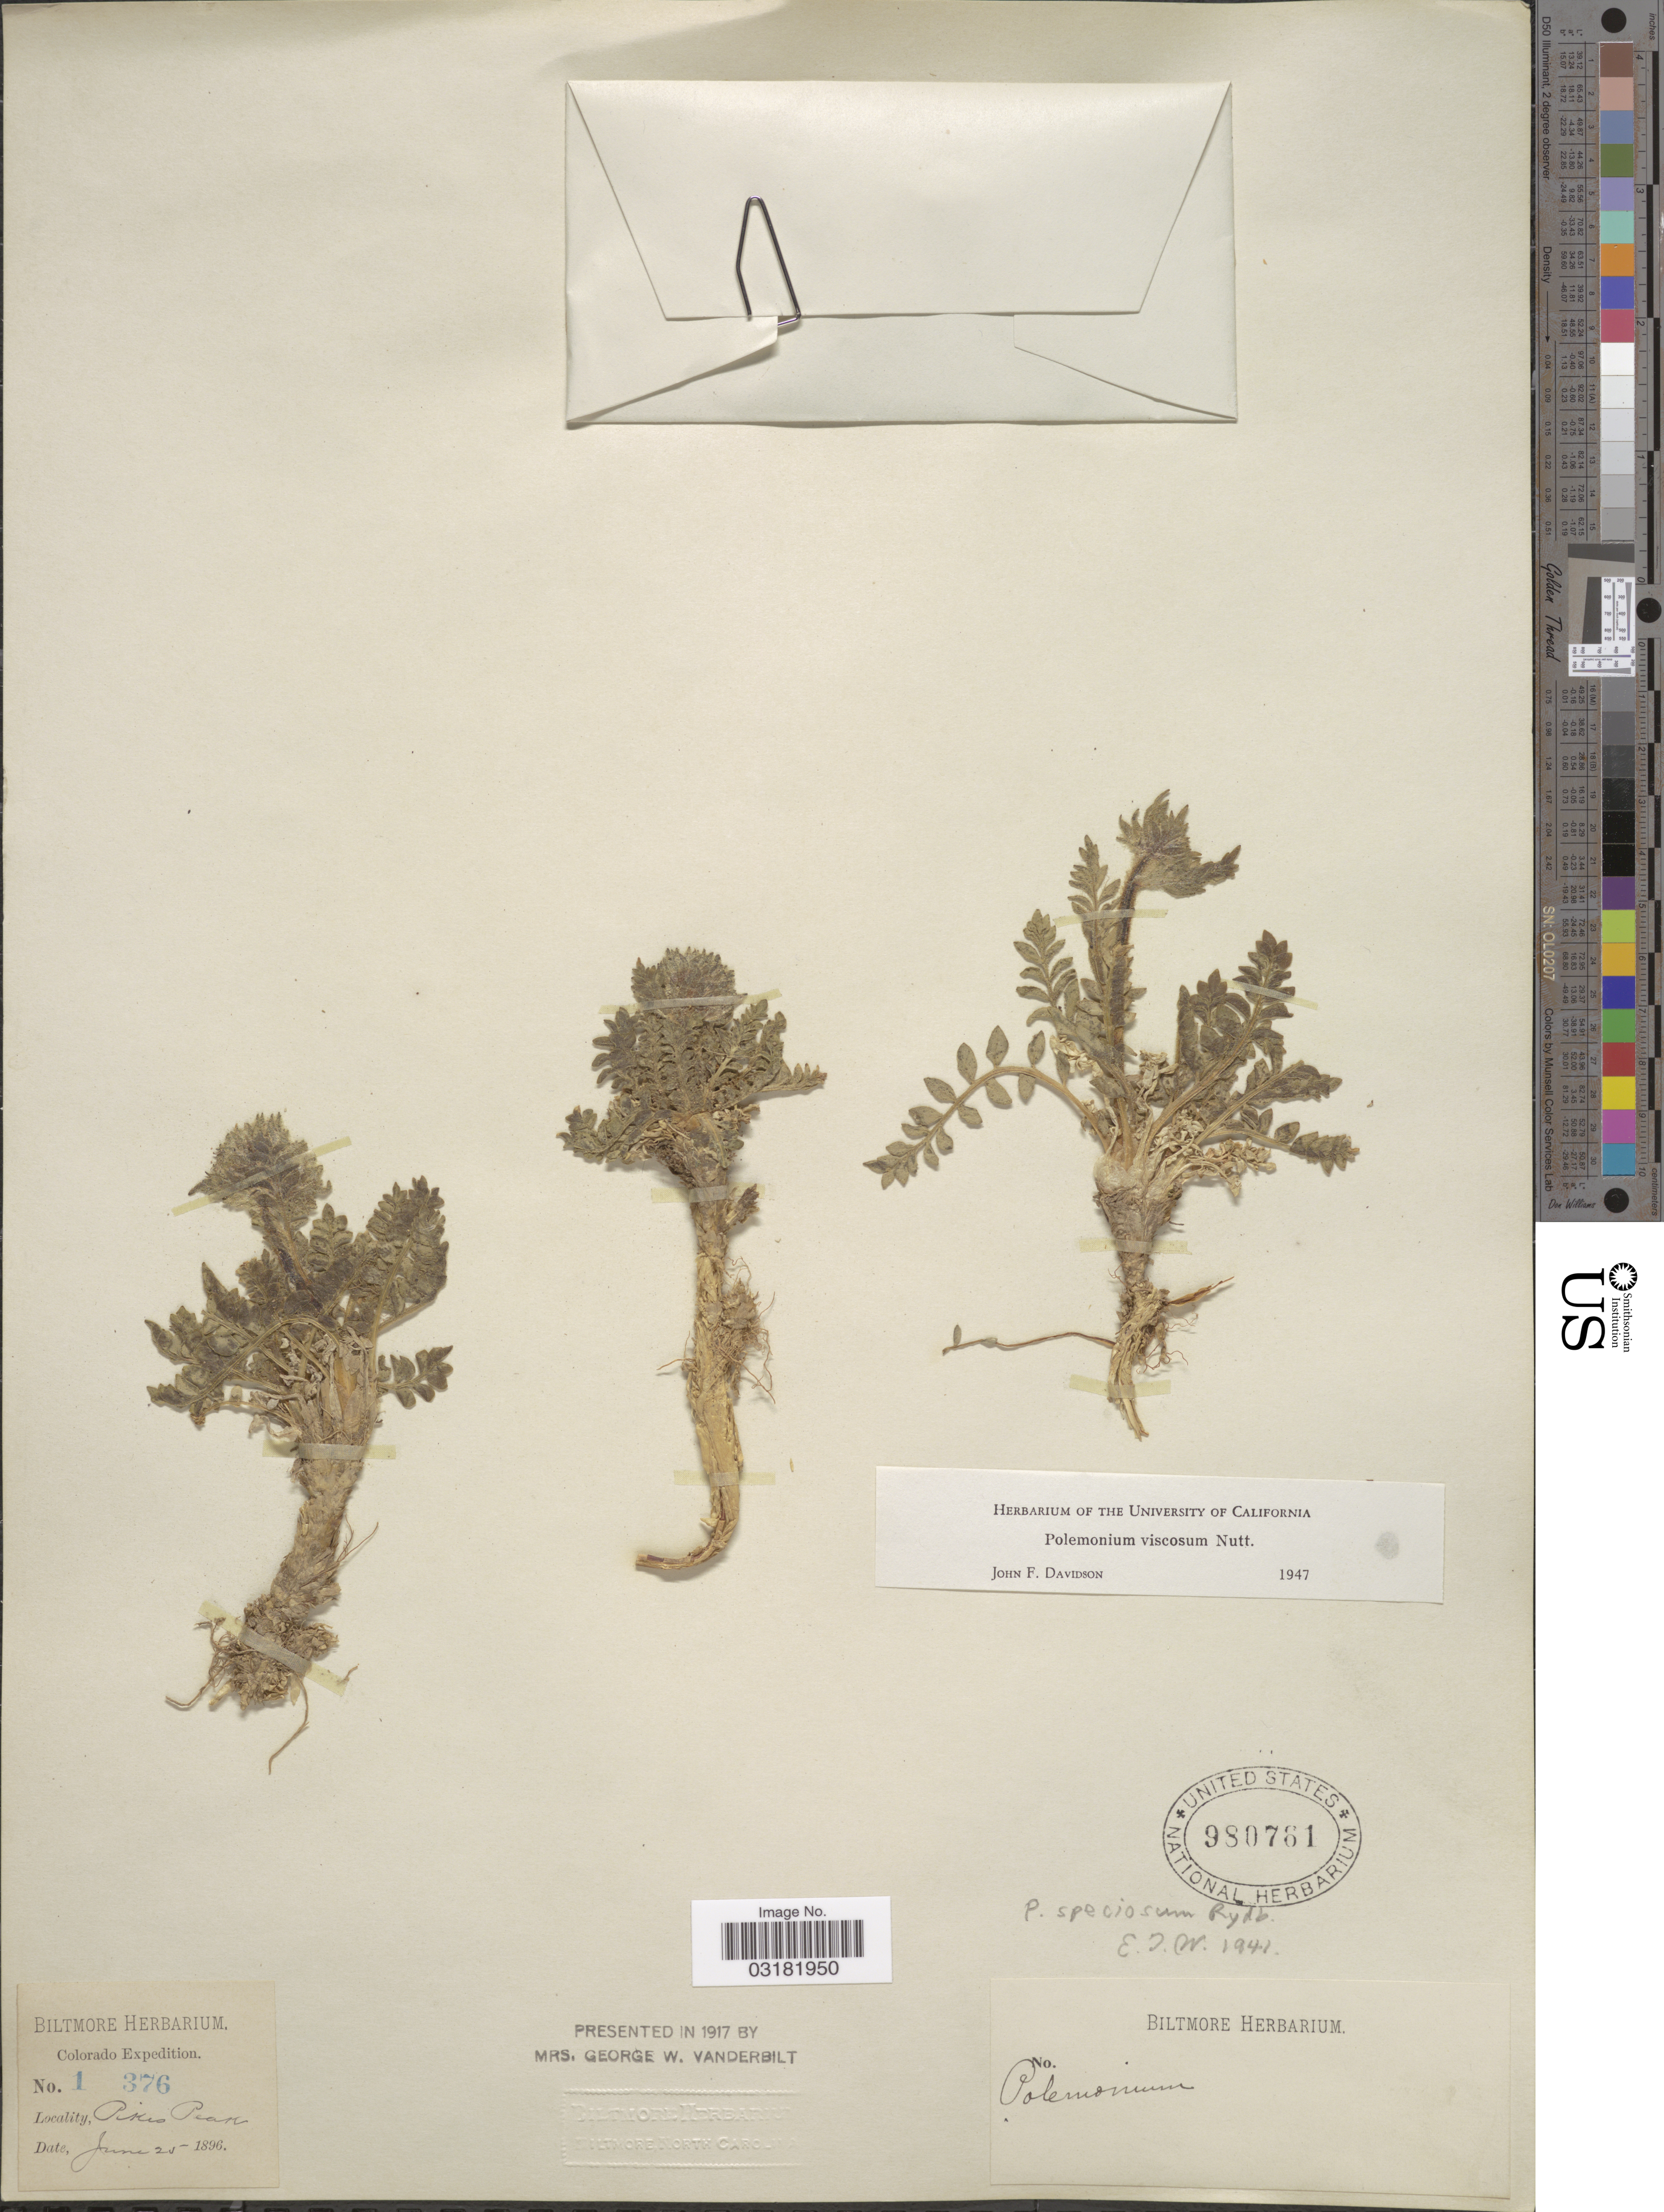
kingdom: Plantae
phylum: Tracheophyta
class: Magnoliopsida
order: Ericales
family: Polemoniaceae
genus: Polemonium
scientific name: Polemonium viscosum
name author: Nutt.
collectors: ex herb. Biltmore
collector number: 1376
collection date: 1896-06-25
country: United States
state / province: Colorado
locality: Pikes Peak.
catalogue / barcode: US 981761